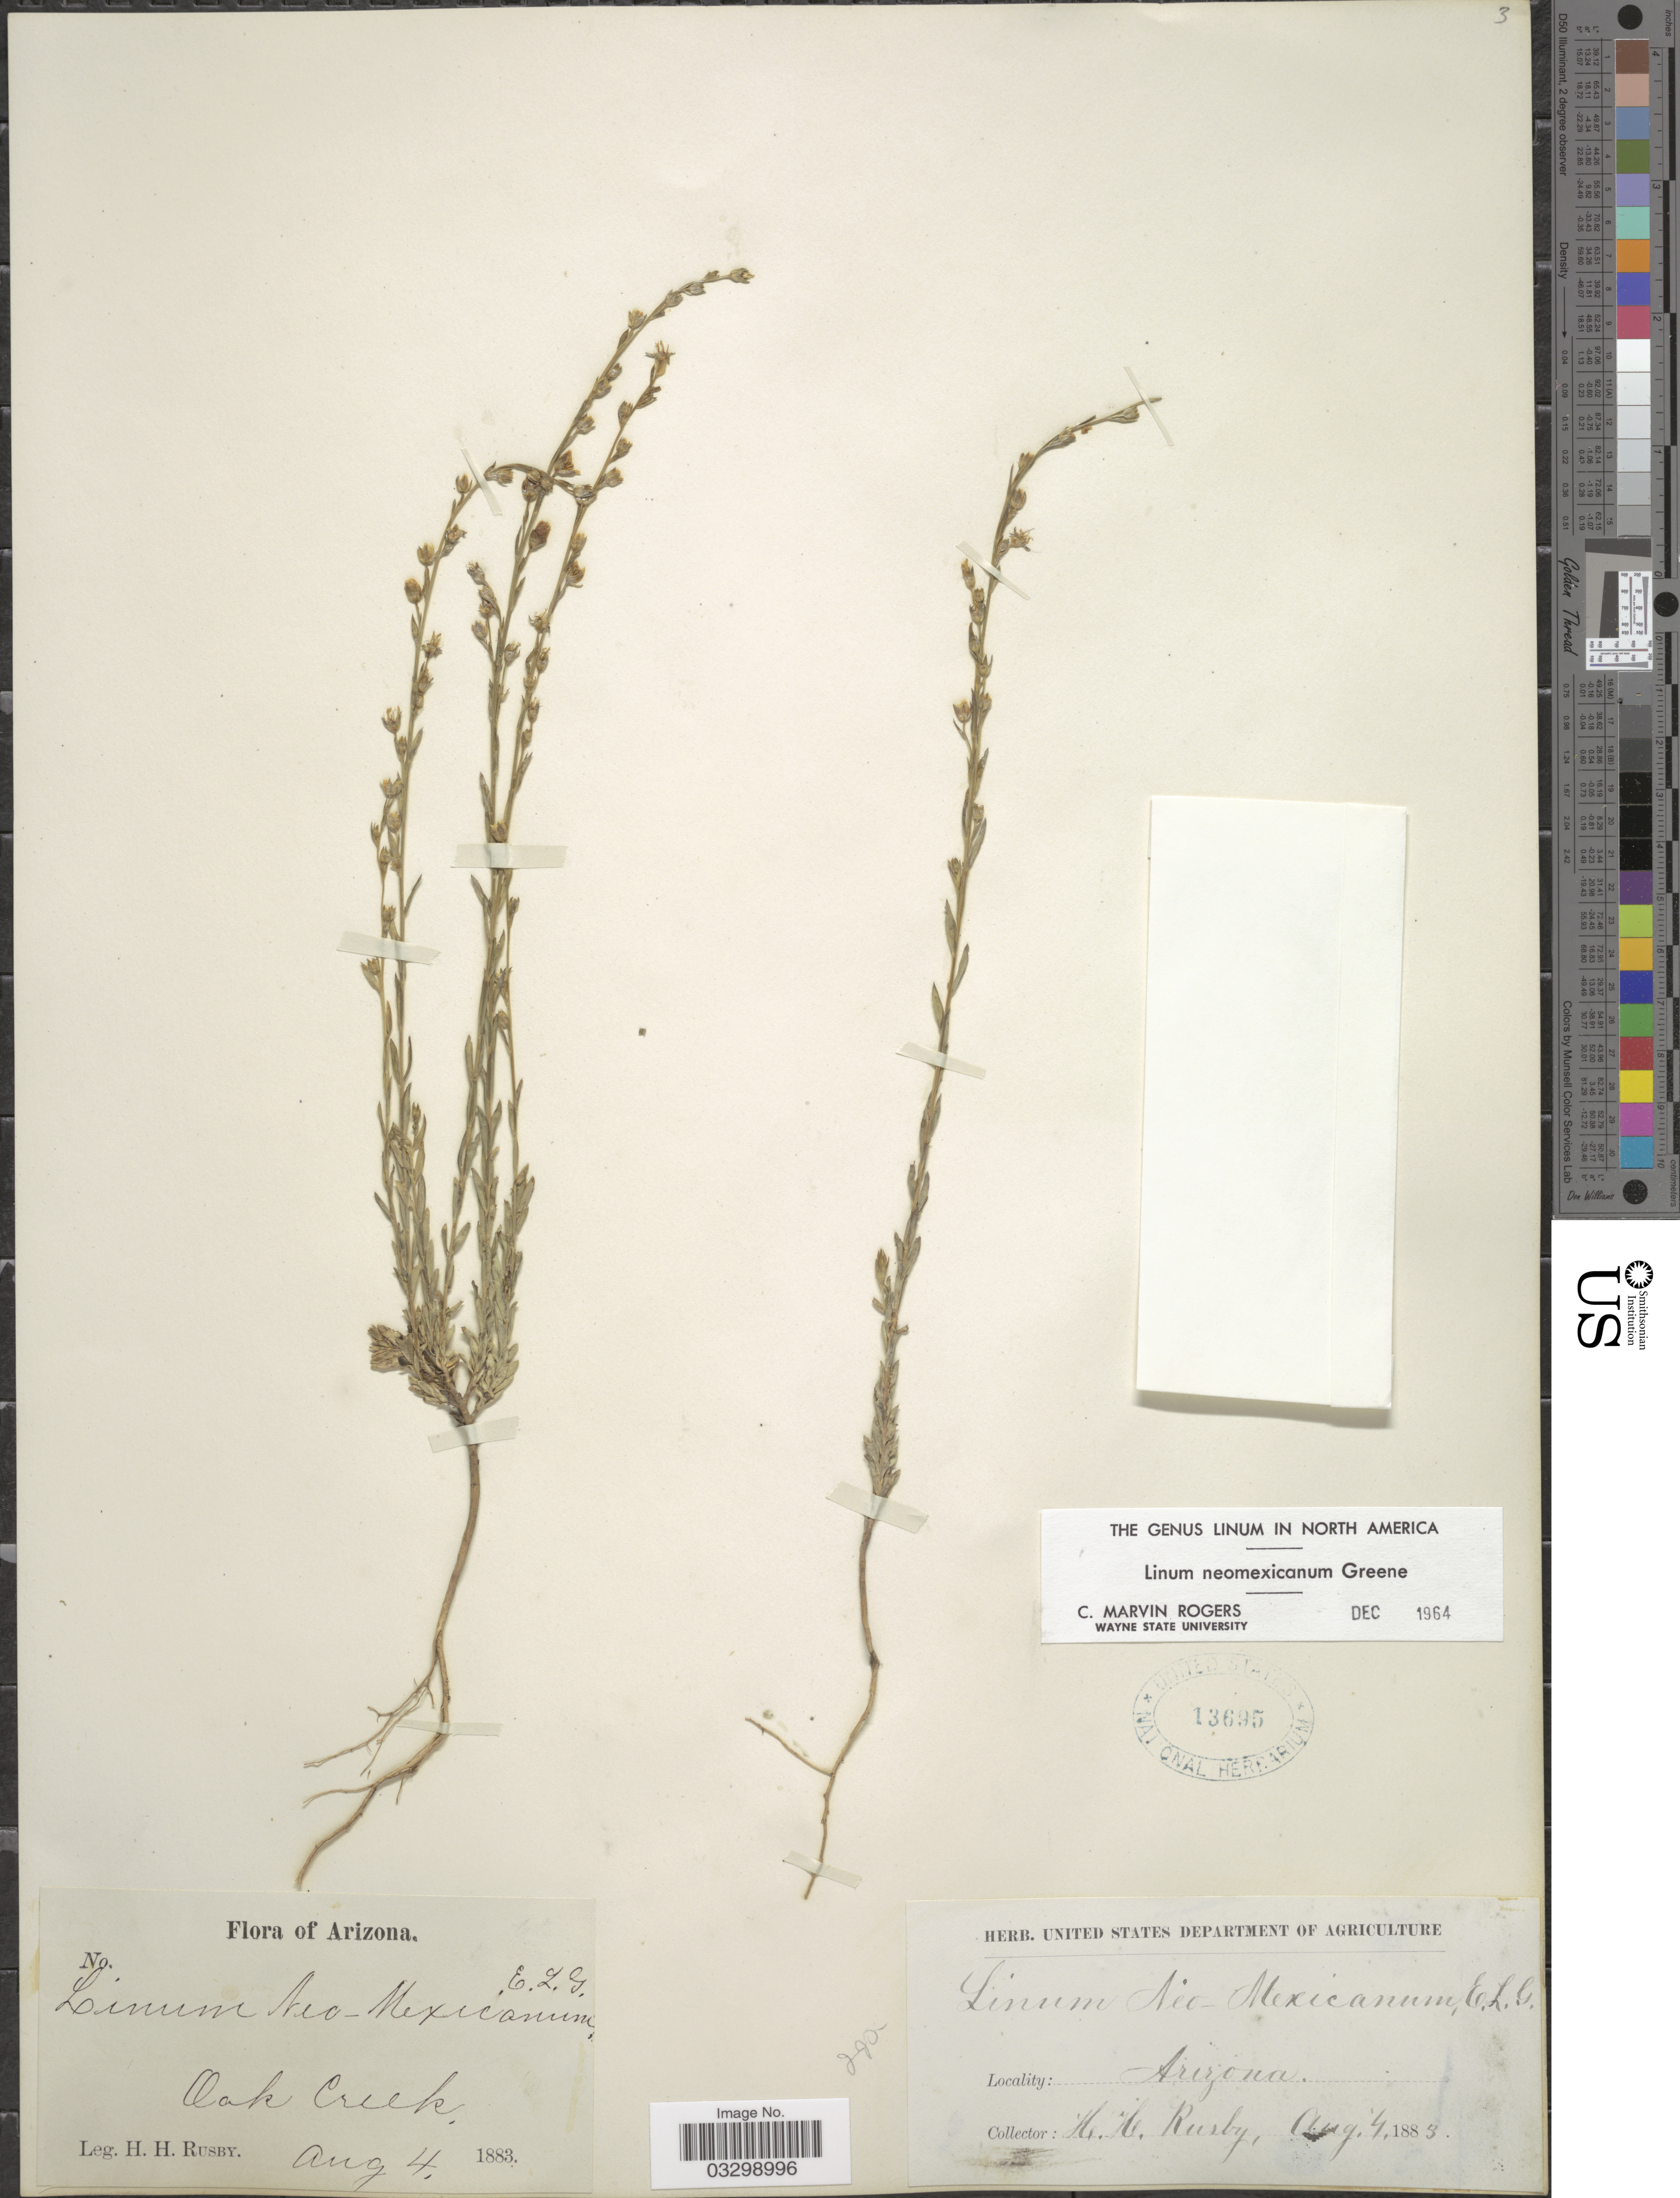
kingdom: Plantae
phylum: Tracheophyta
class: Magnoliopsida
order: Malpighiales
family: Linaceae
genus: Linum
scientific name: Linum neomexicanum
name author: Greene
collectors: H. H. Rusby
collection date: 1883-08-04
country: United States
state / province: Arizona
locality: Oak Creek.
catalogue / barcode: US 13695